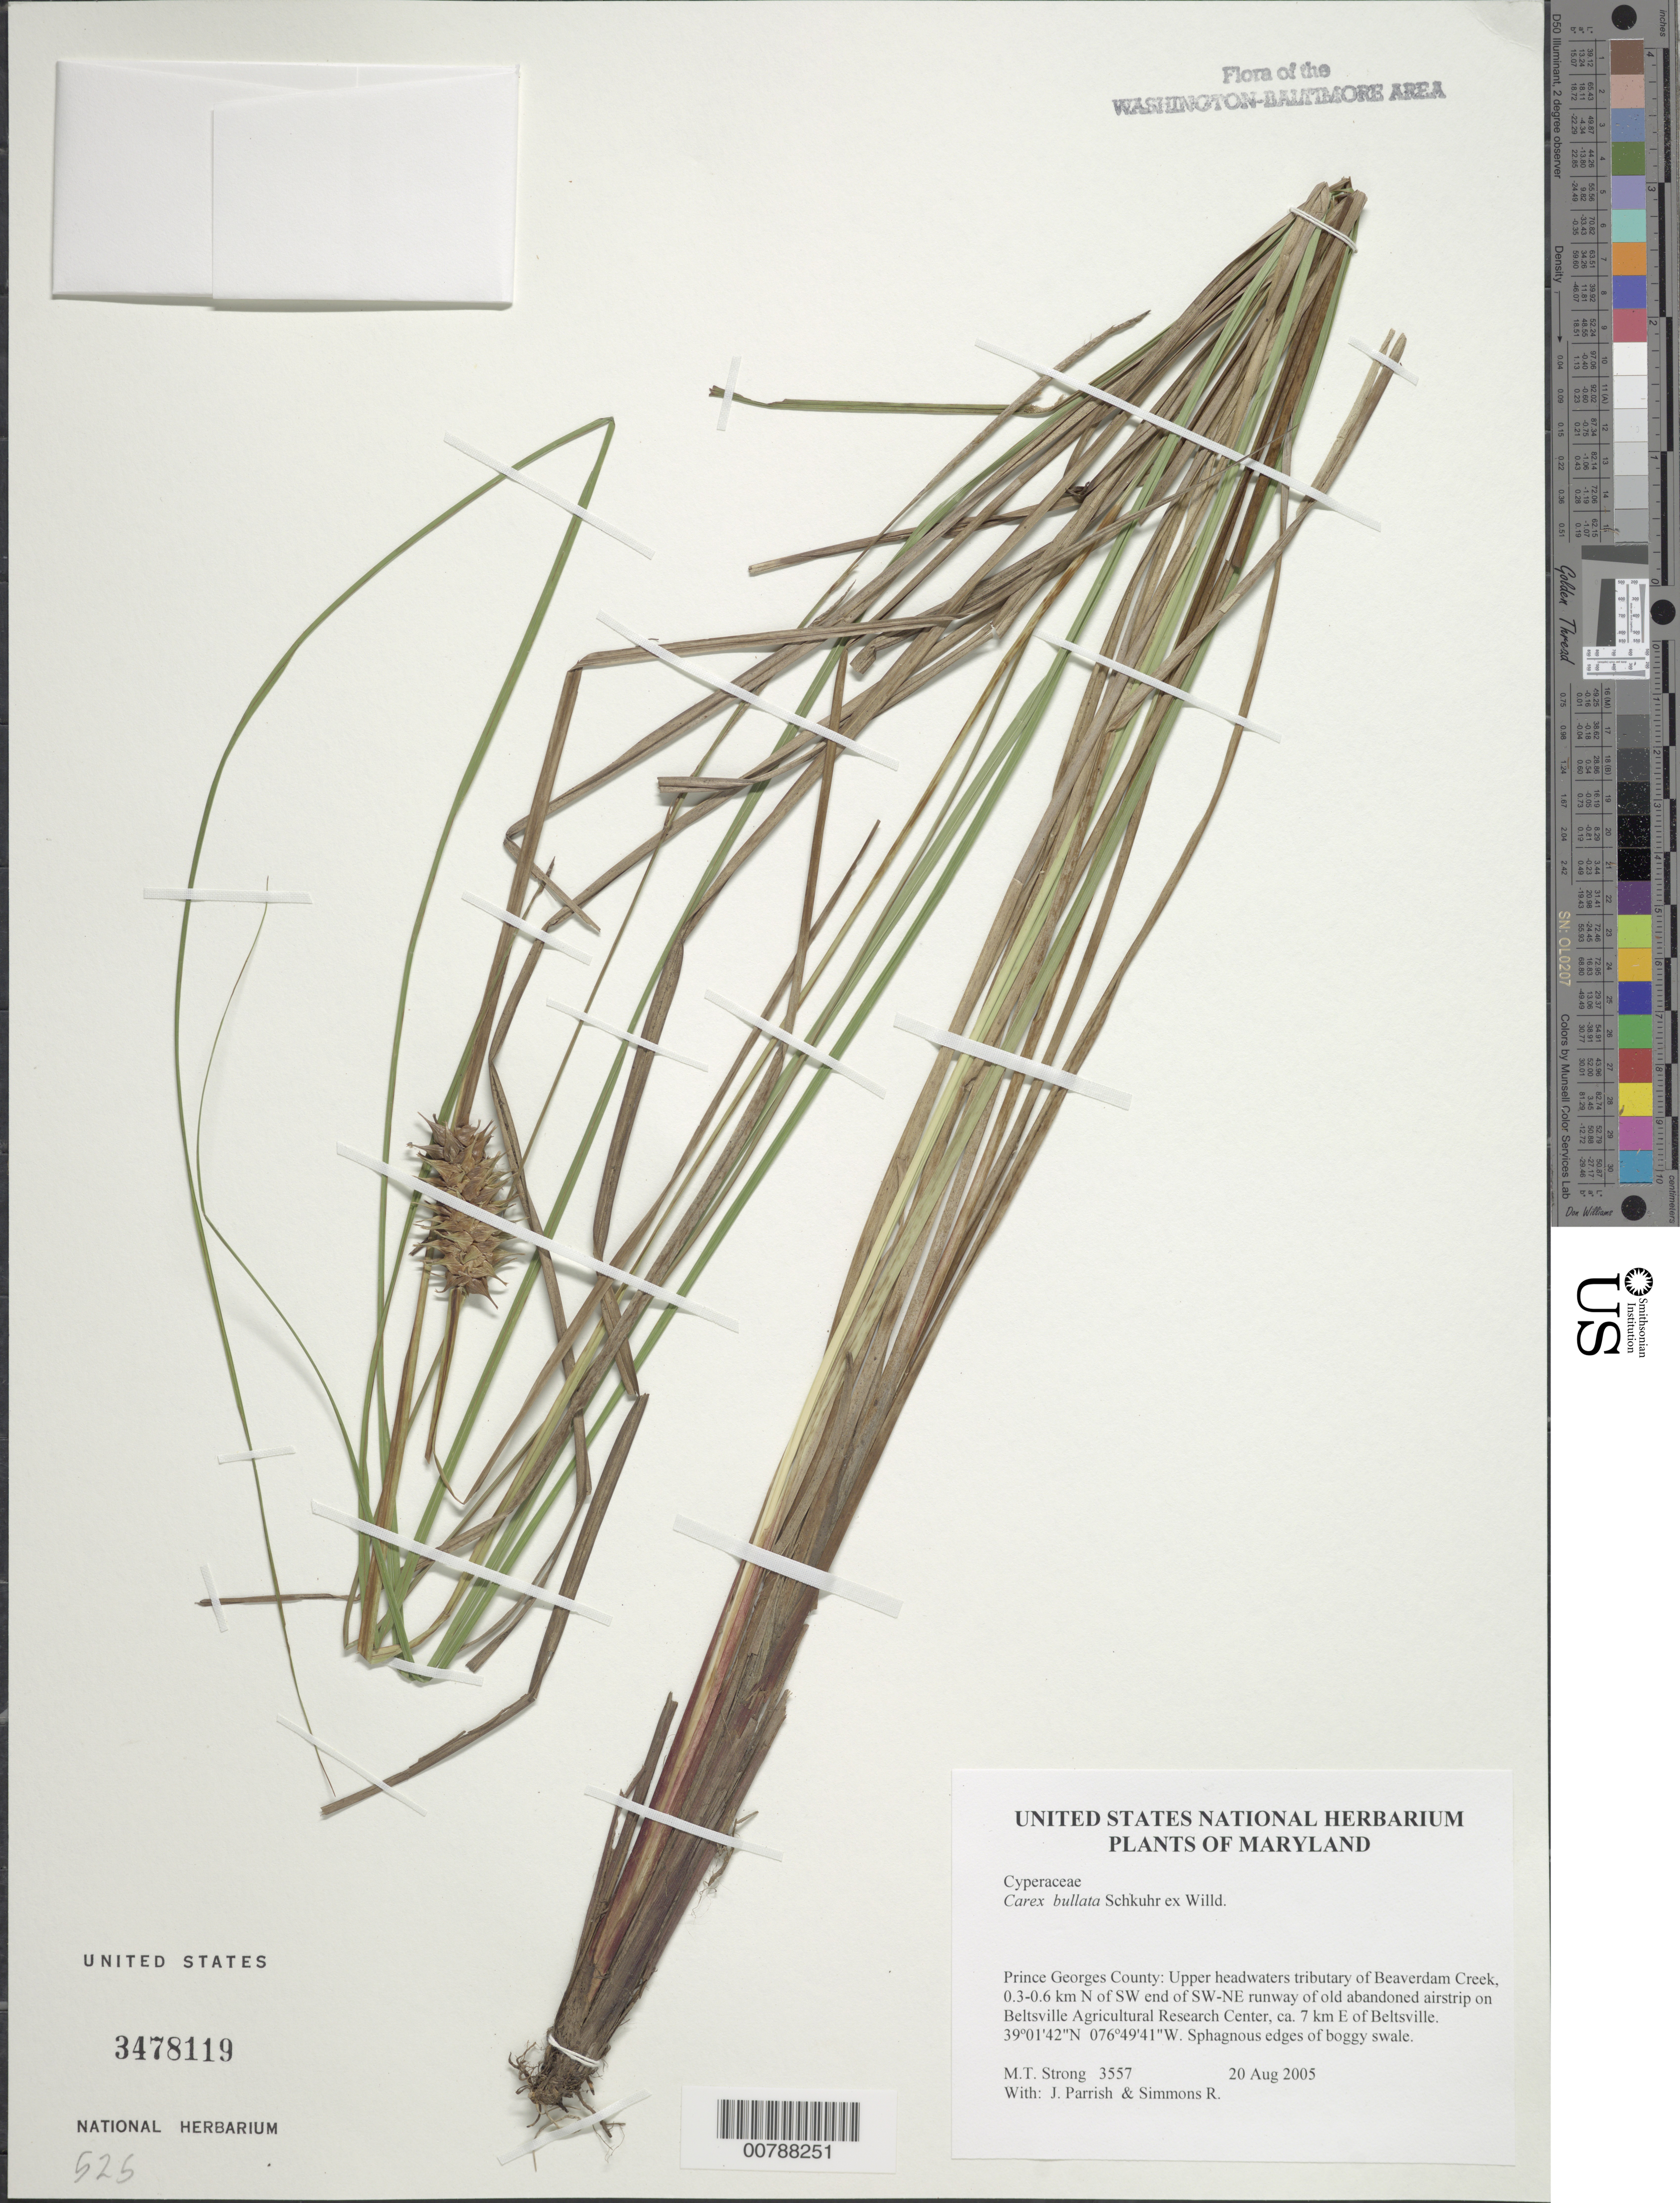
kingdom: Plantae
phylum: Tracheophyta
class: Liliopsida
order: Poales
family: Cyperaceae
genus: Carex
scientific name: Carex bullata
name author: Schkuhr ex Willd.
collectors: M. T. Strong, J. Parrish & R. B. Simmons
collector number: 3557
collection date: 2005-08-20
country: United States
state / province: Maryland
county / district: Prince George's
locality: Upper headwaters tributary of Beaverdam Creek, 0.3-0.6 km N of SW end of SW-NE runway of old abandoned airstrip on Beltsville Agricultural Research Center, ca. 7 km E of Beltsville.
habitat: Sphagnous edges of boggy swale.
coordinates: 39 01'42" N, 076 49'41" W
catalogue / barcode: US 3478119